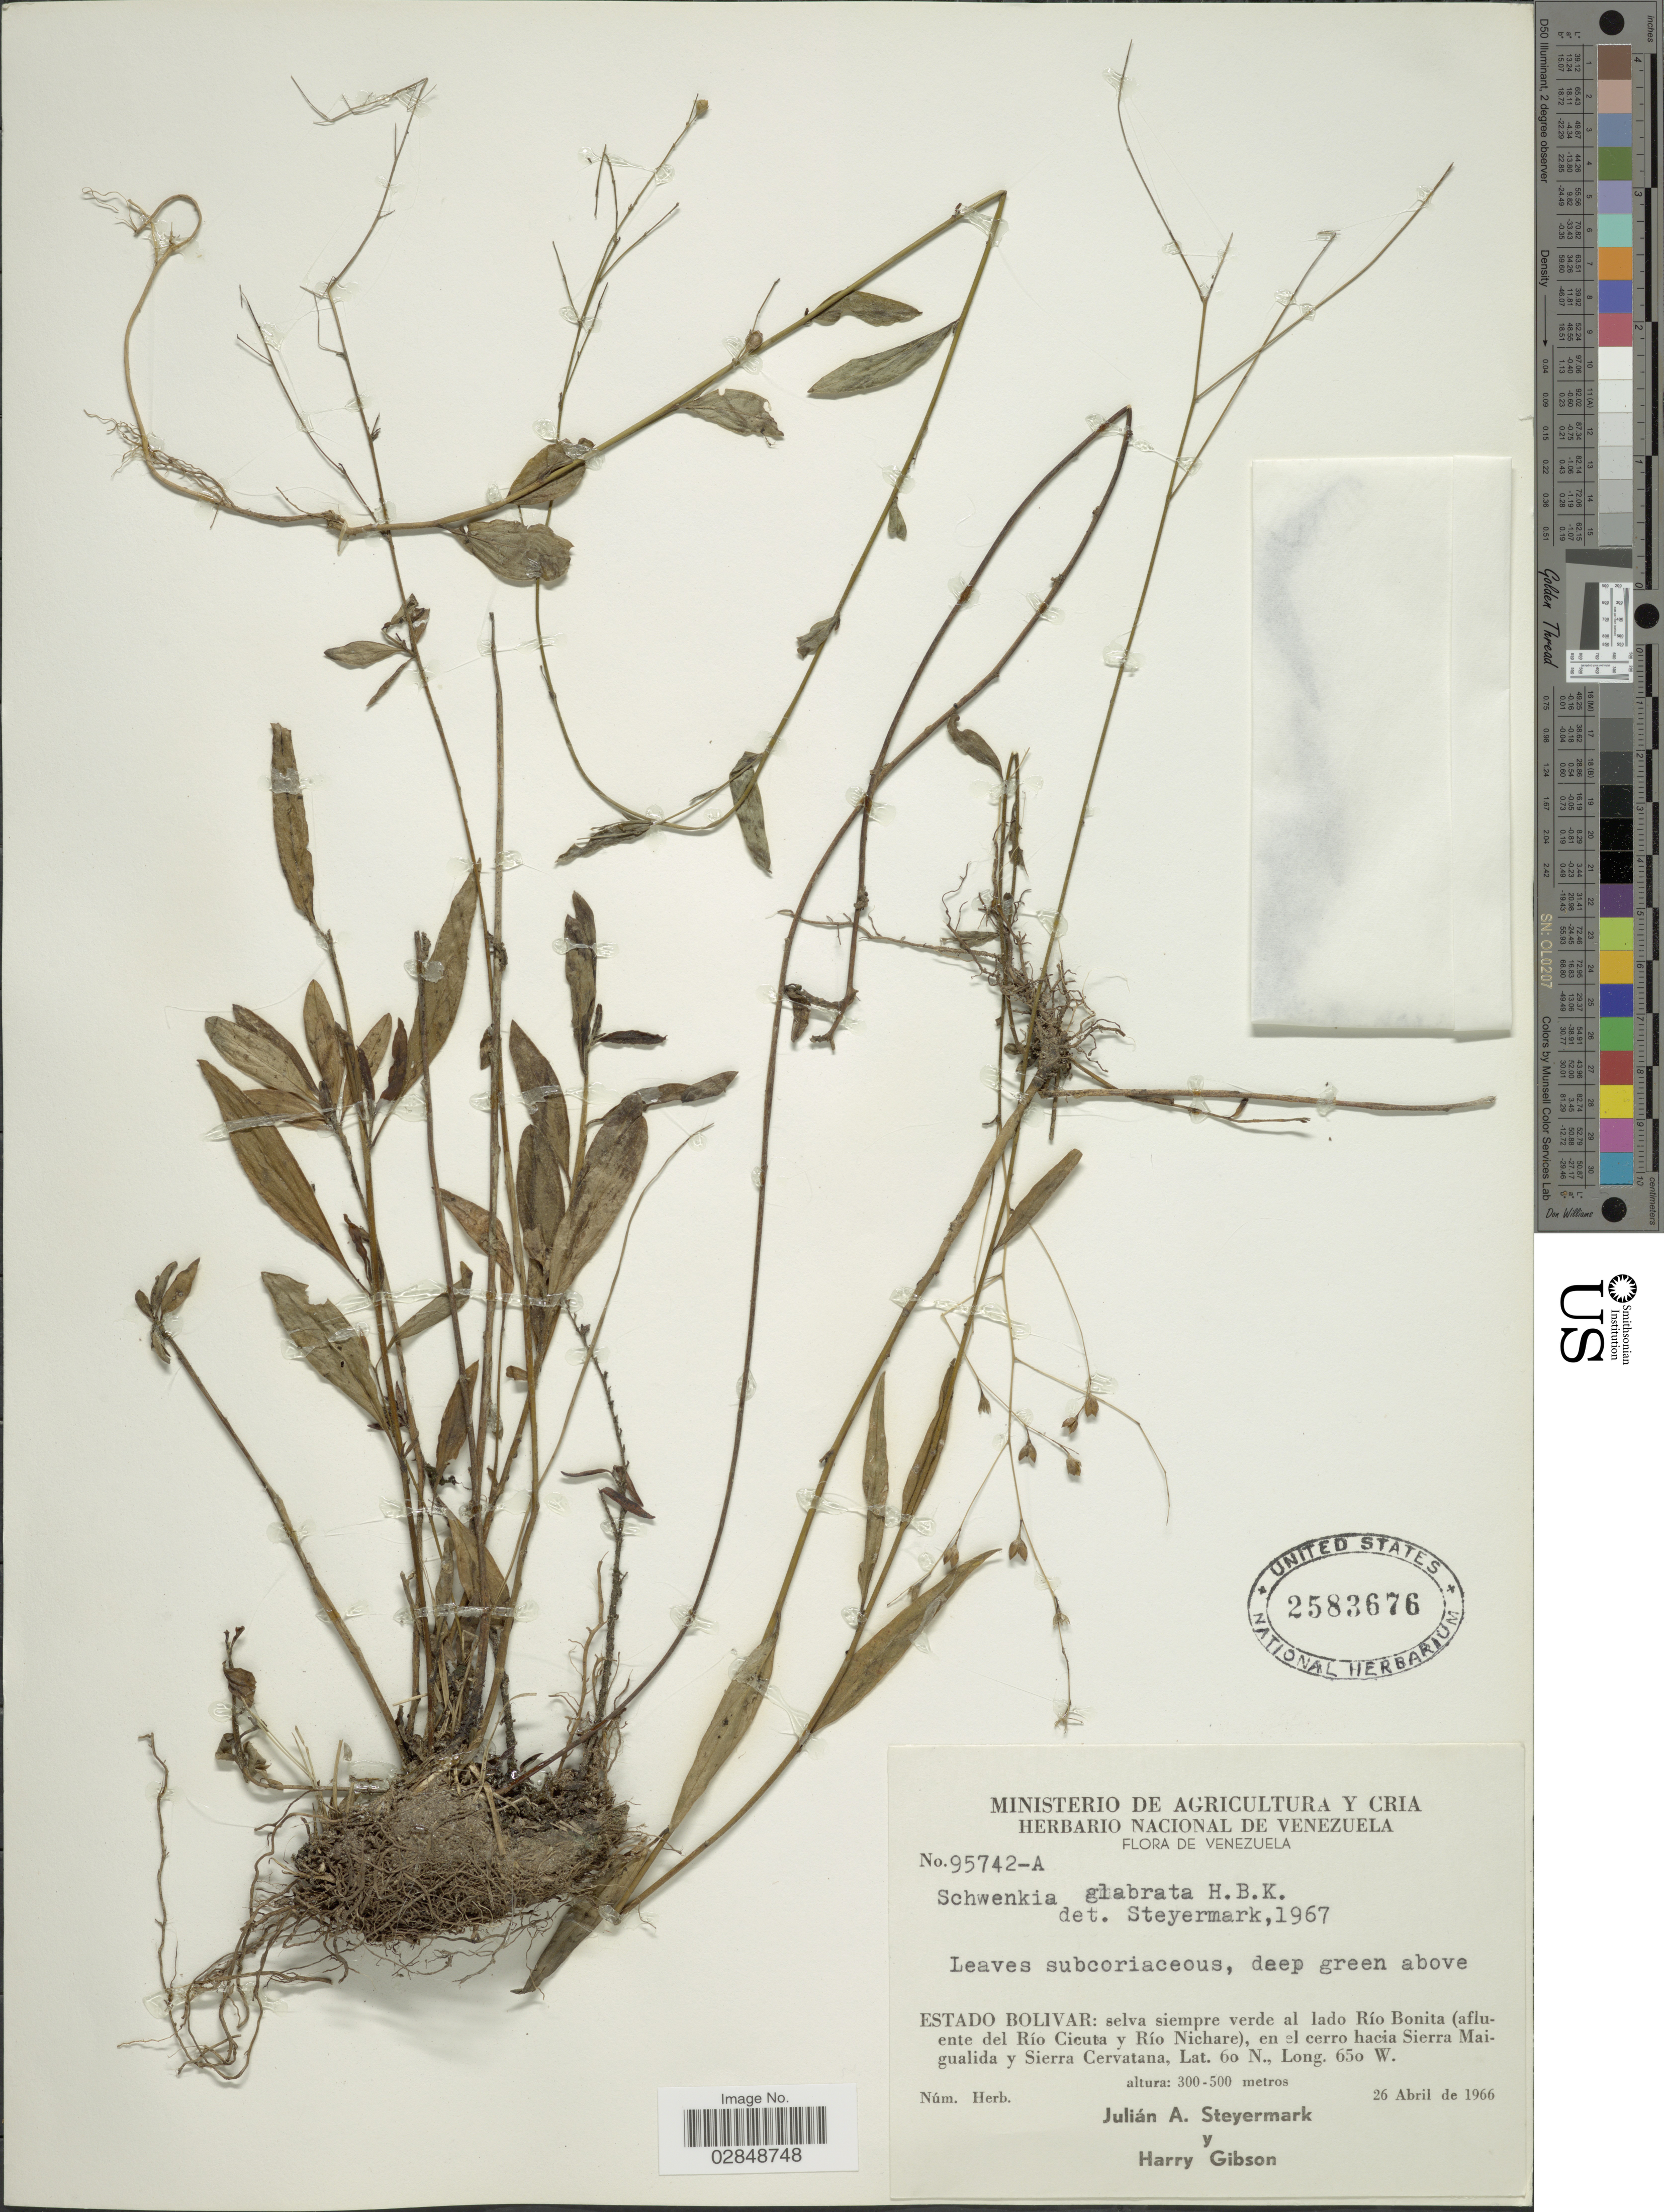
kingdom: Plantae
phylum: Tracheophyta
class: Magnoliopsida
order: Solanales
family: Solanaceae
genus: Schwenckia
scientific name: Schwenckia glabrata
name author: Kunth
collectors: J. Steyermark & H. Gibson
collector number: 95742-A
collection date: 1966-04-26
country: Venezuela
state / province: Bolivar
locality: Selva siempre verde al lado Río Bonita (afluente del Río Cicuta y Río Nichare), en el cerro hacia Sierra Maigualida y Sierra Cervatana.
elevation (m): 300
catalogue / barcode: US 2583676